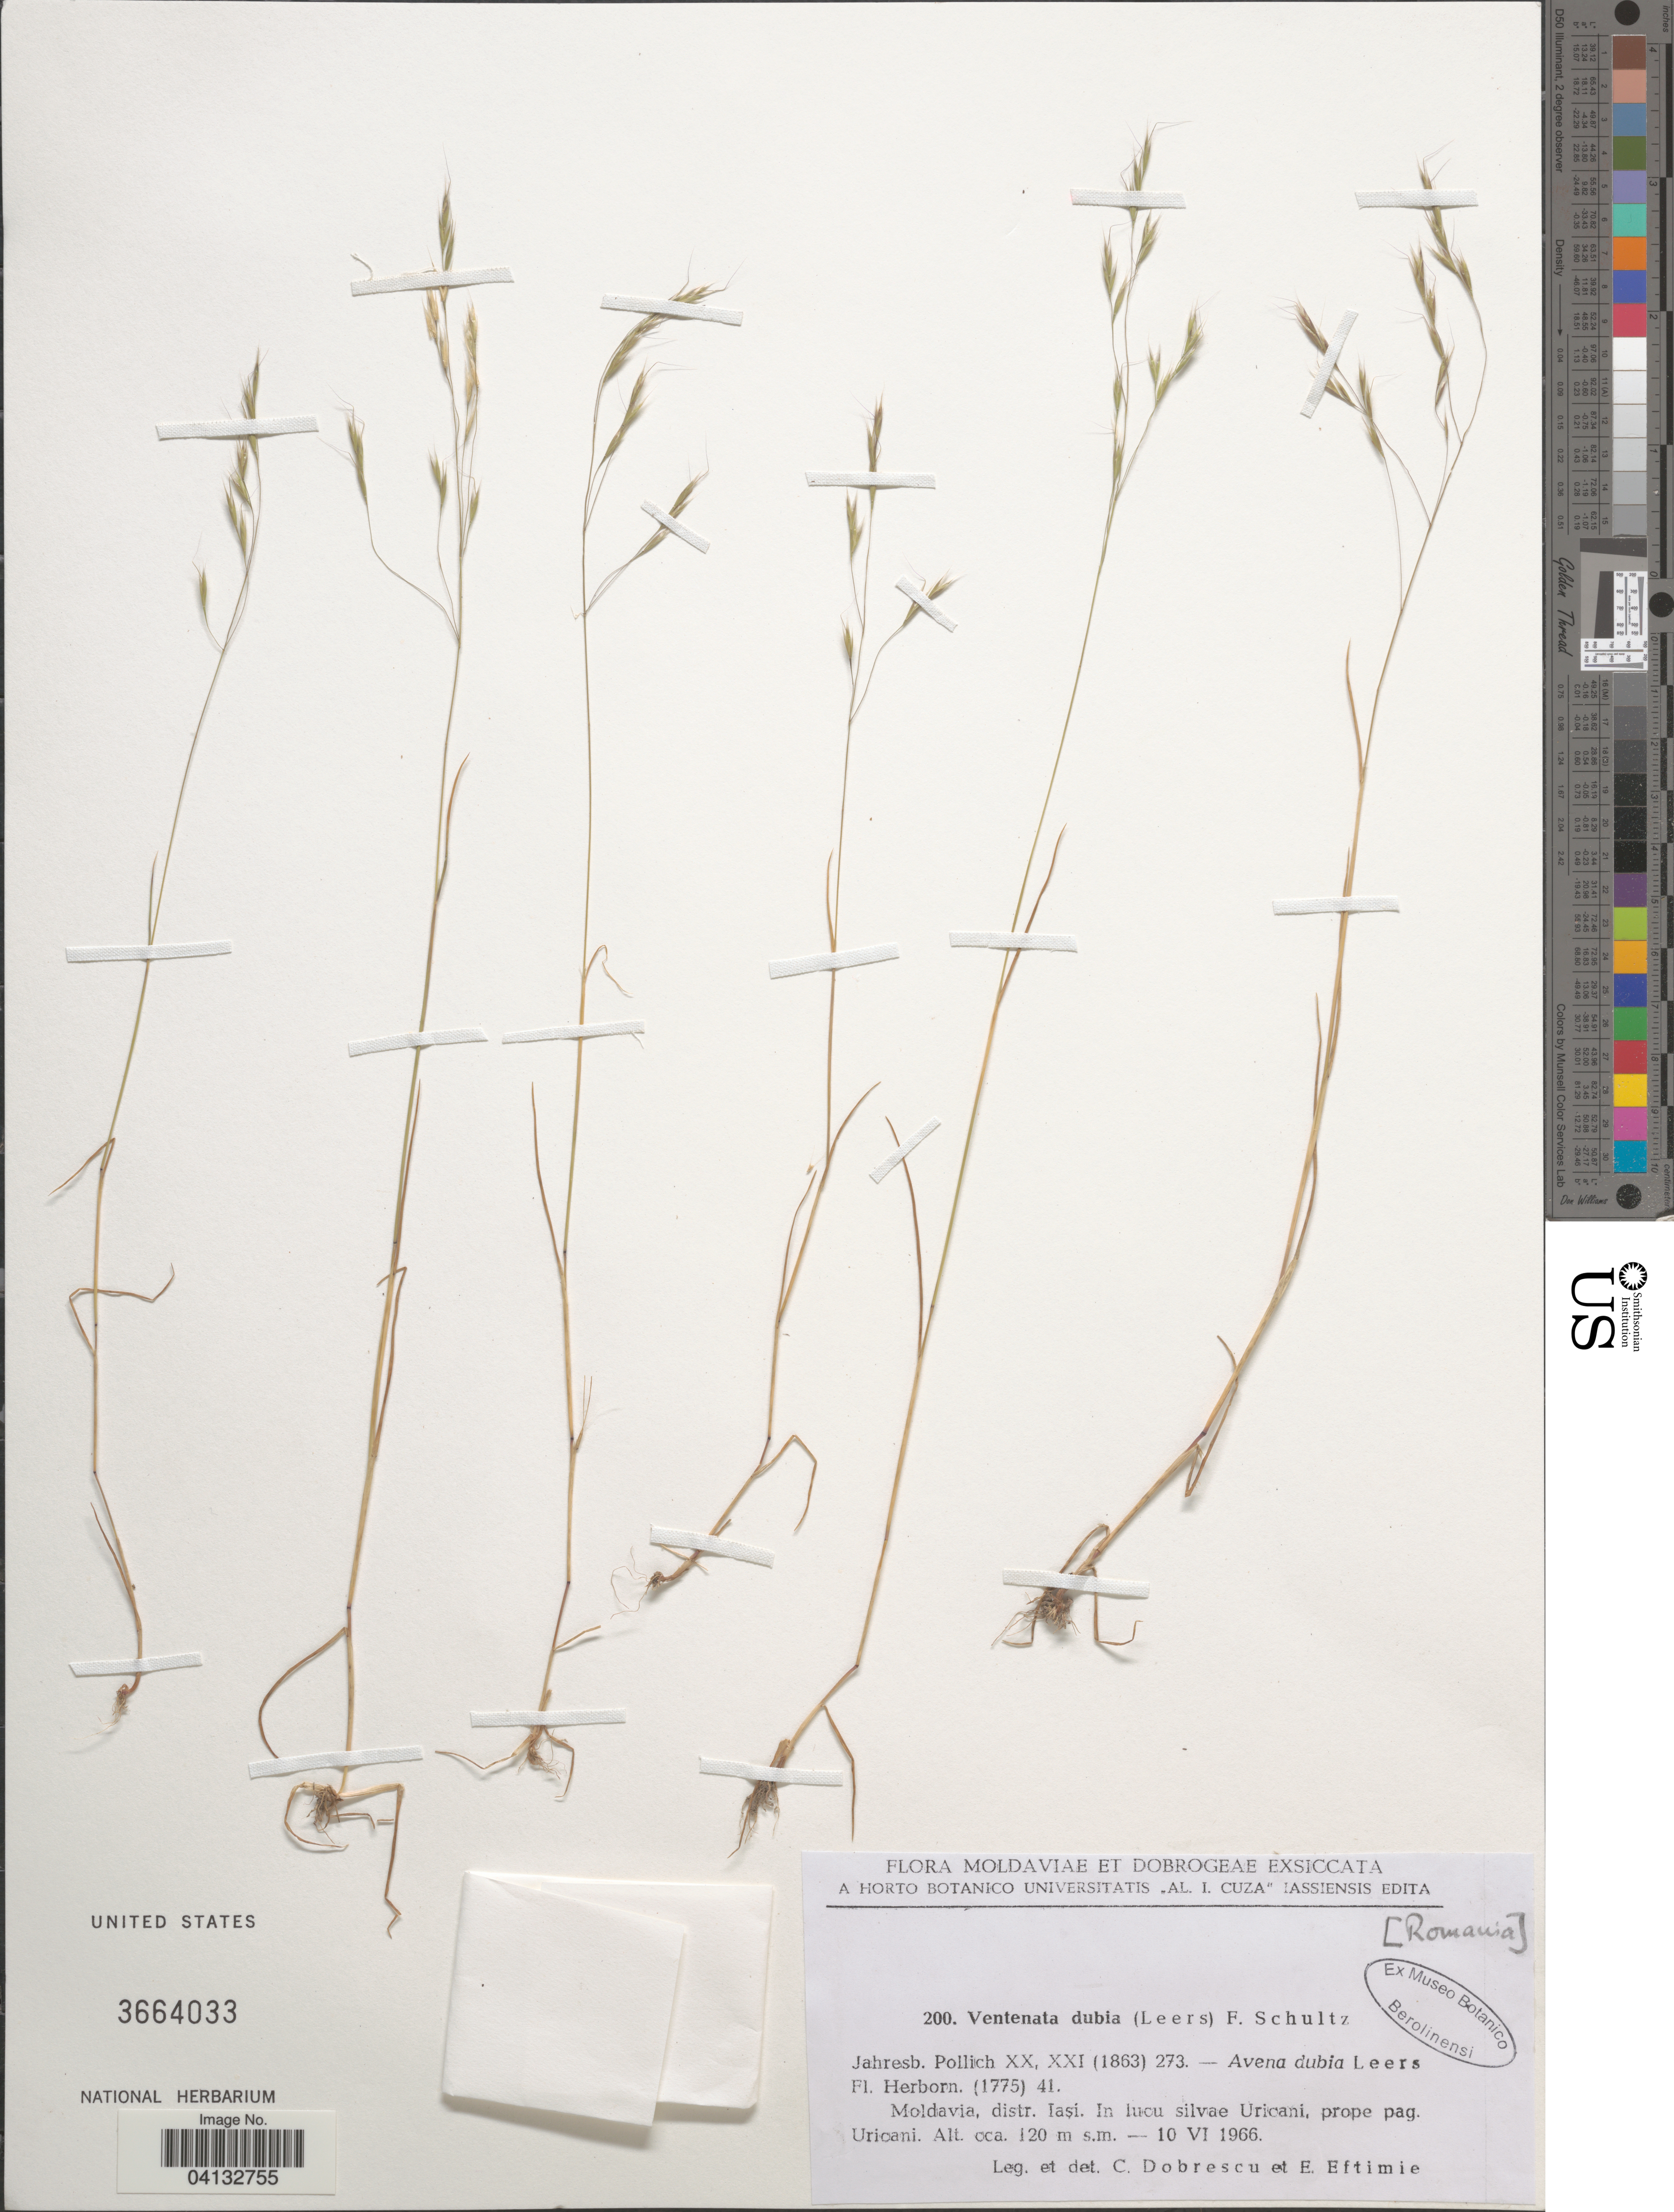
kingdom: Plantae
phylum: Tracheophyta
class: Liliopsida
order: Poales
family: Poaceae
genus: Ventenata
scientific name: Ventenata dubia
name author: (Leers) Coss.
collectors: C. Dobrescu & E. Eftimie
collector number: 200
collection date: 1966-06-10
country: Romania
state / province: Iasi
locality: Moldavia, distr. Iaşi. In lucu silvae Uricani, prope pag. Uricani.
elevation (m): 120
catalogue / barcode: US 3664033